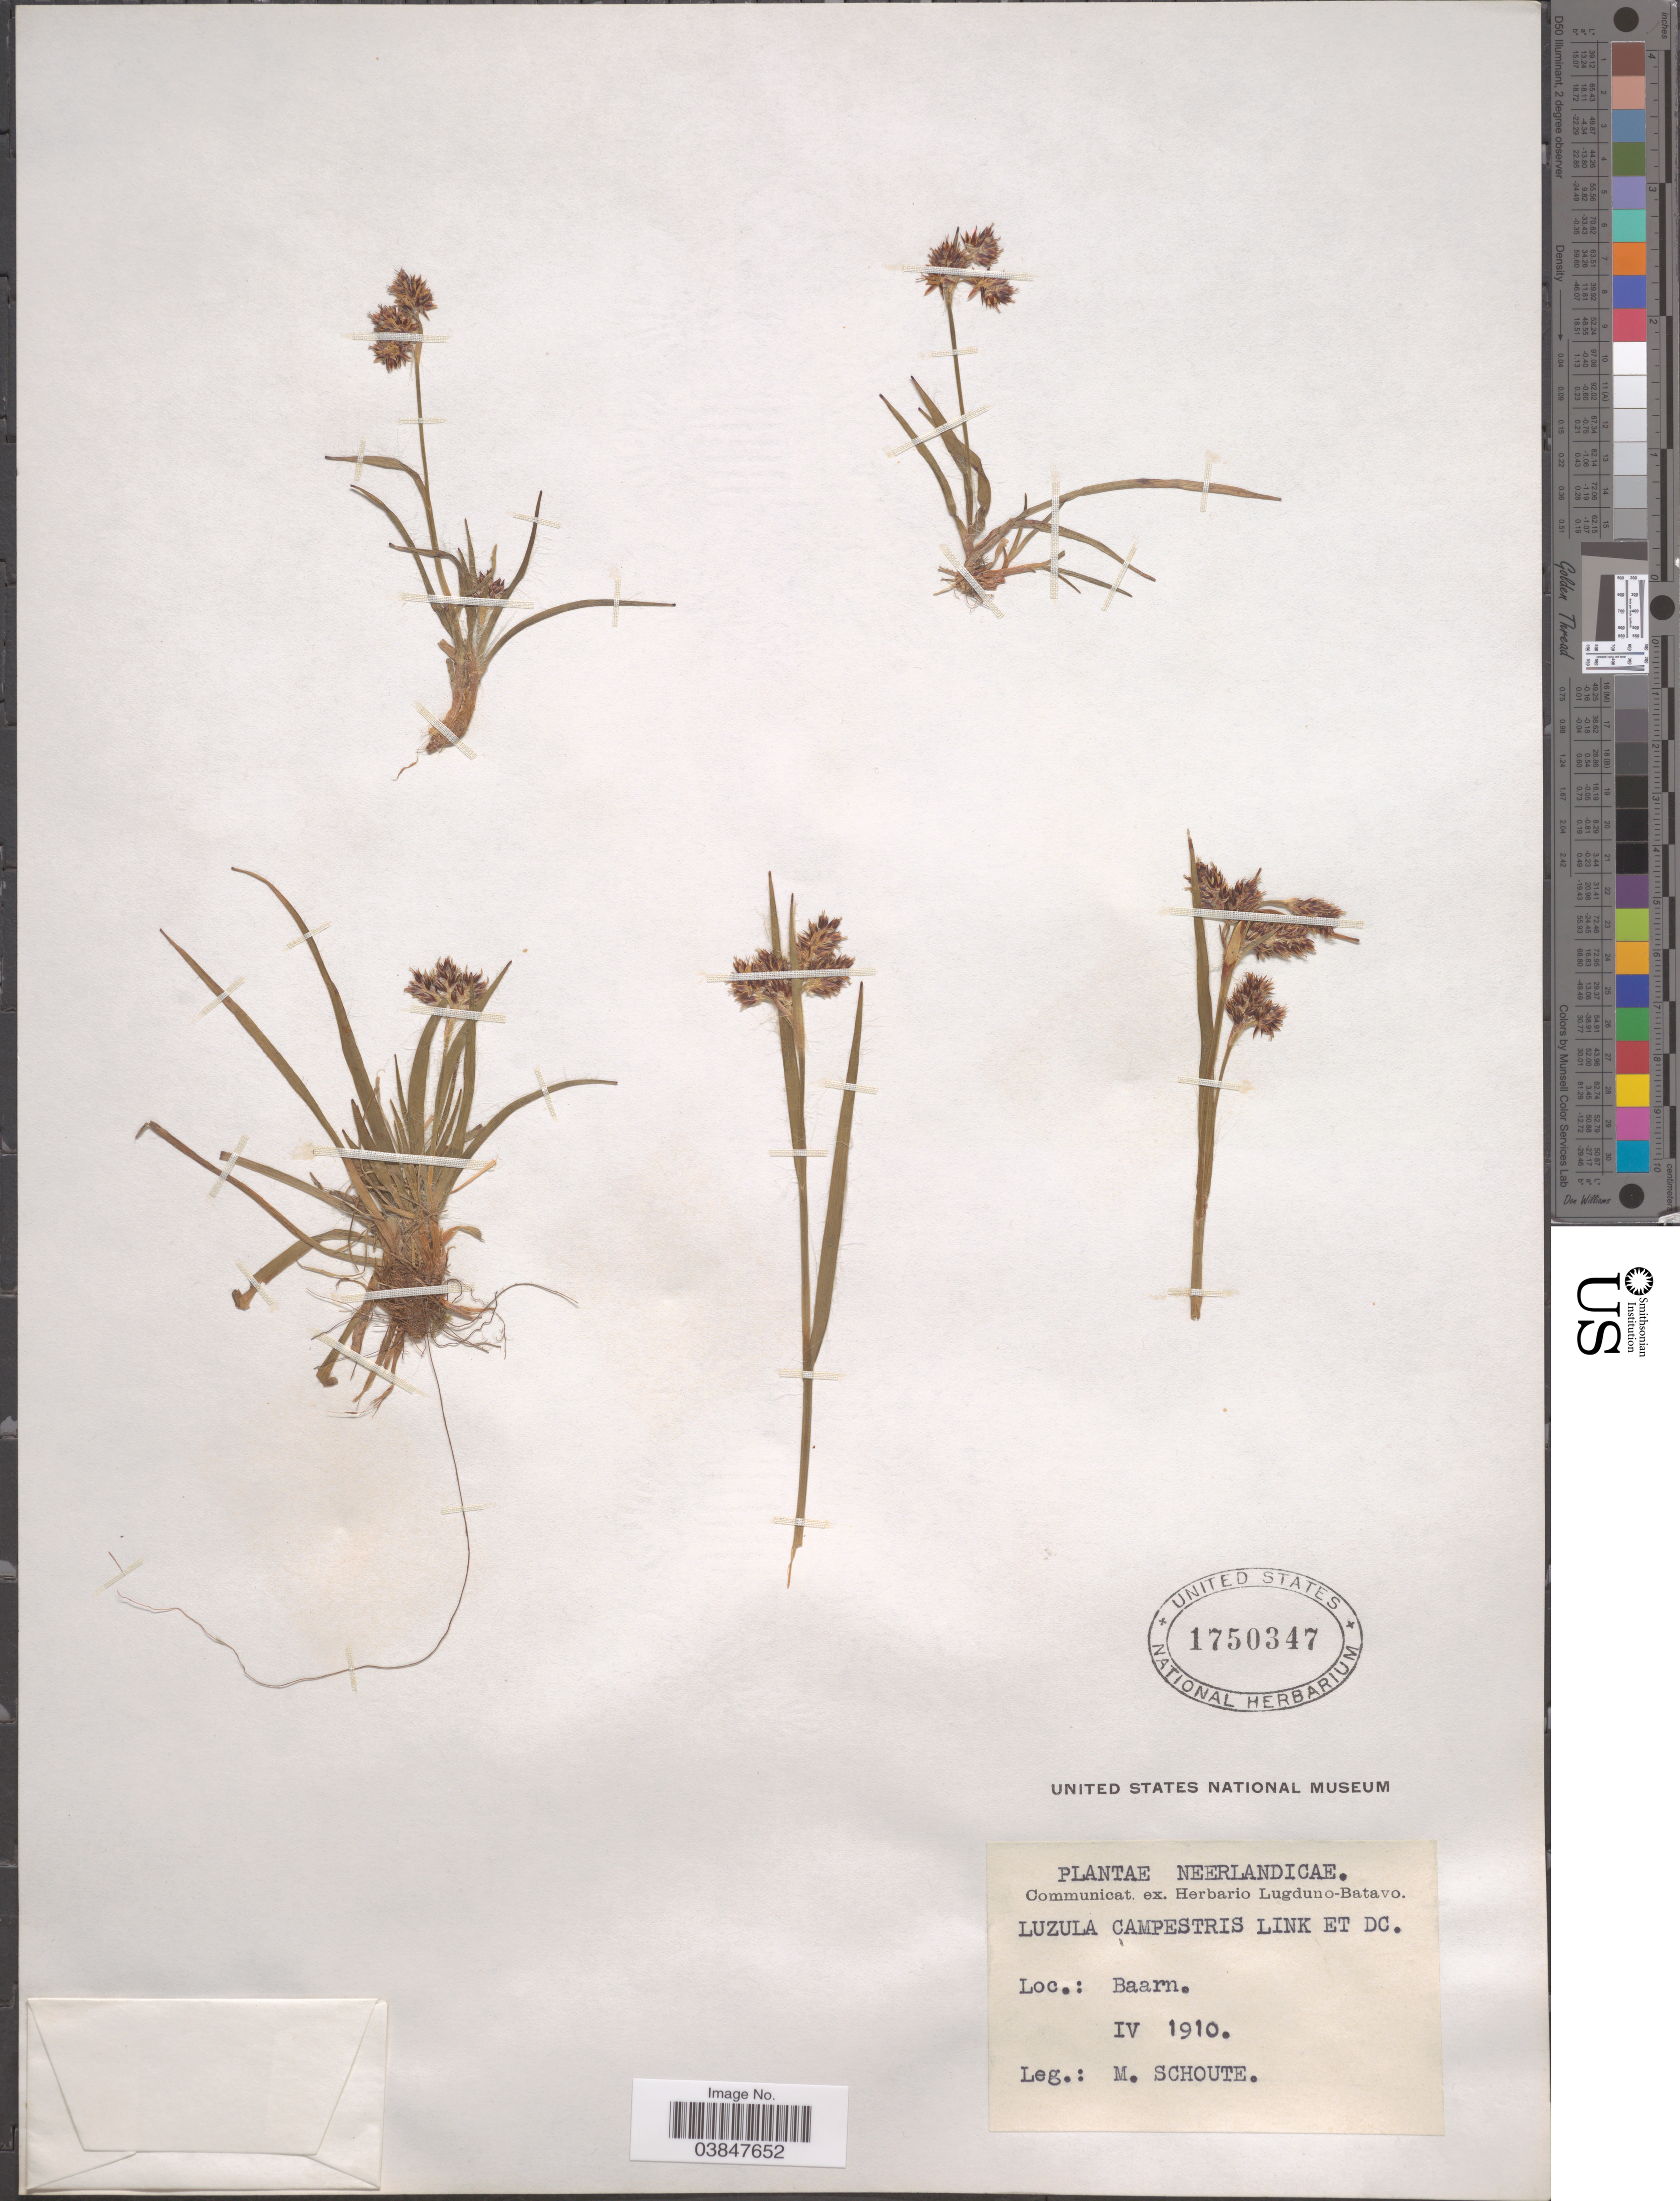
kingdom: Plantae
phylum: Tracheophyta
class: Liliopsida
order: Poales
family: Juncaceae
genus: Luzula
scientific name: Luzula campestris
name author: (L.) DC.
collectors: M. Schoute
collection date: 1910-04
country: Netherlands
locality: Neerlandicae. Baarn.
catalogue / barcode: US 1750347